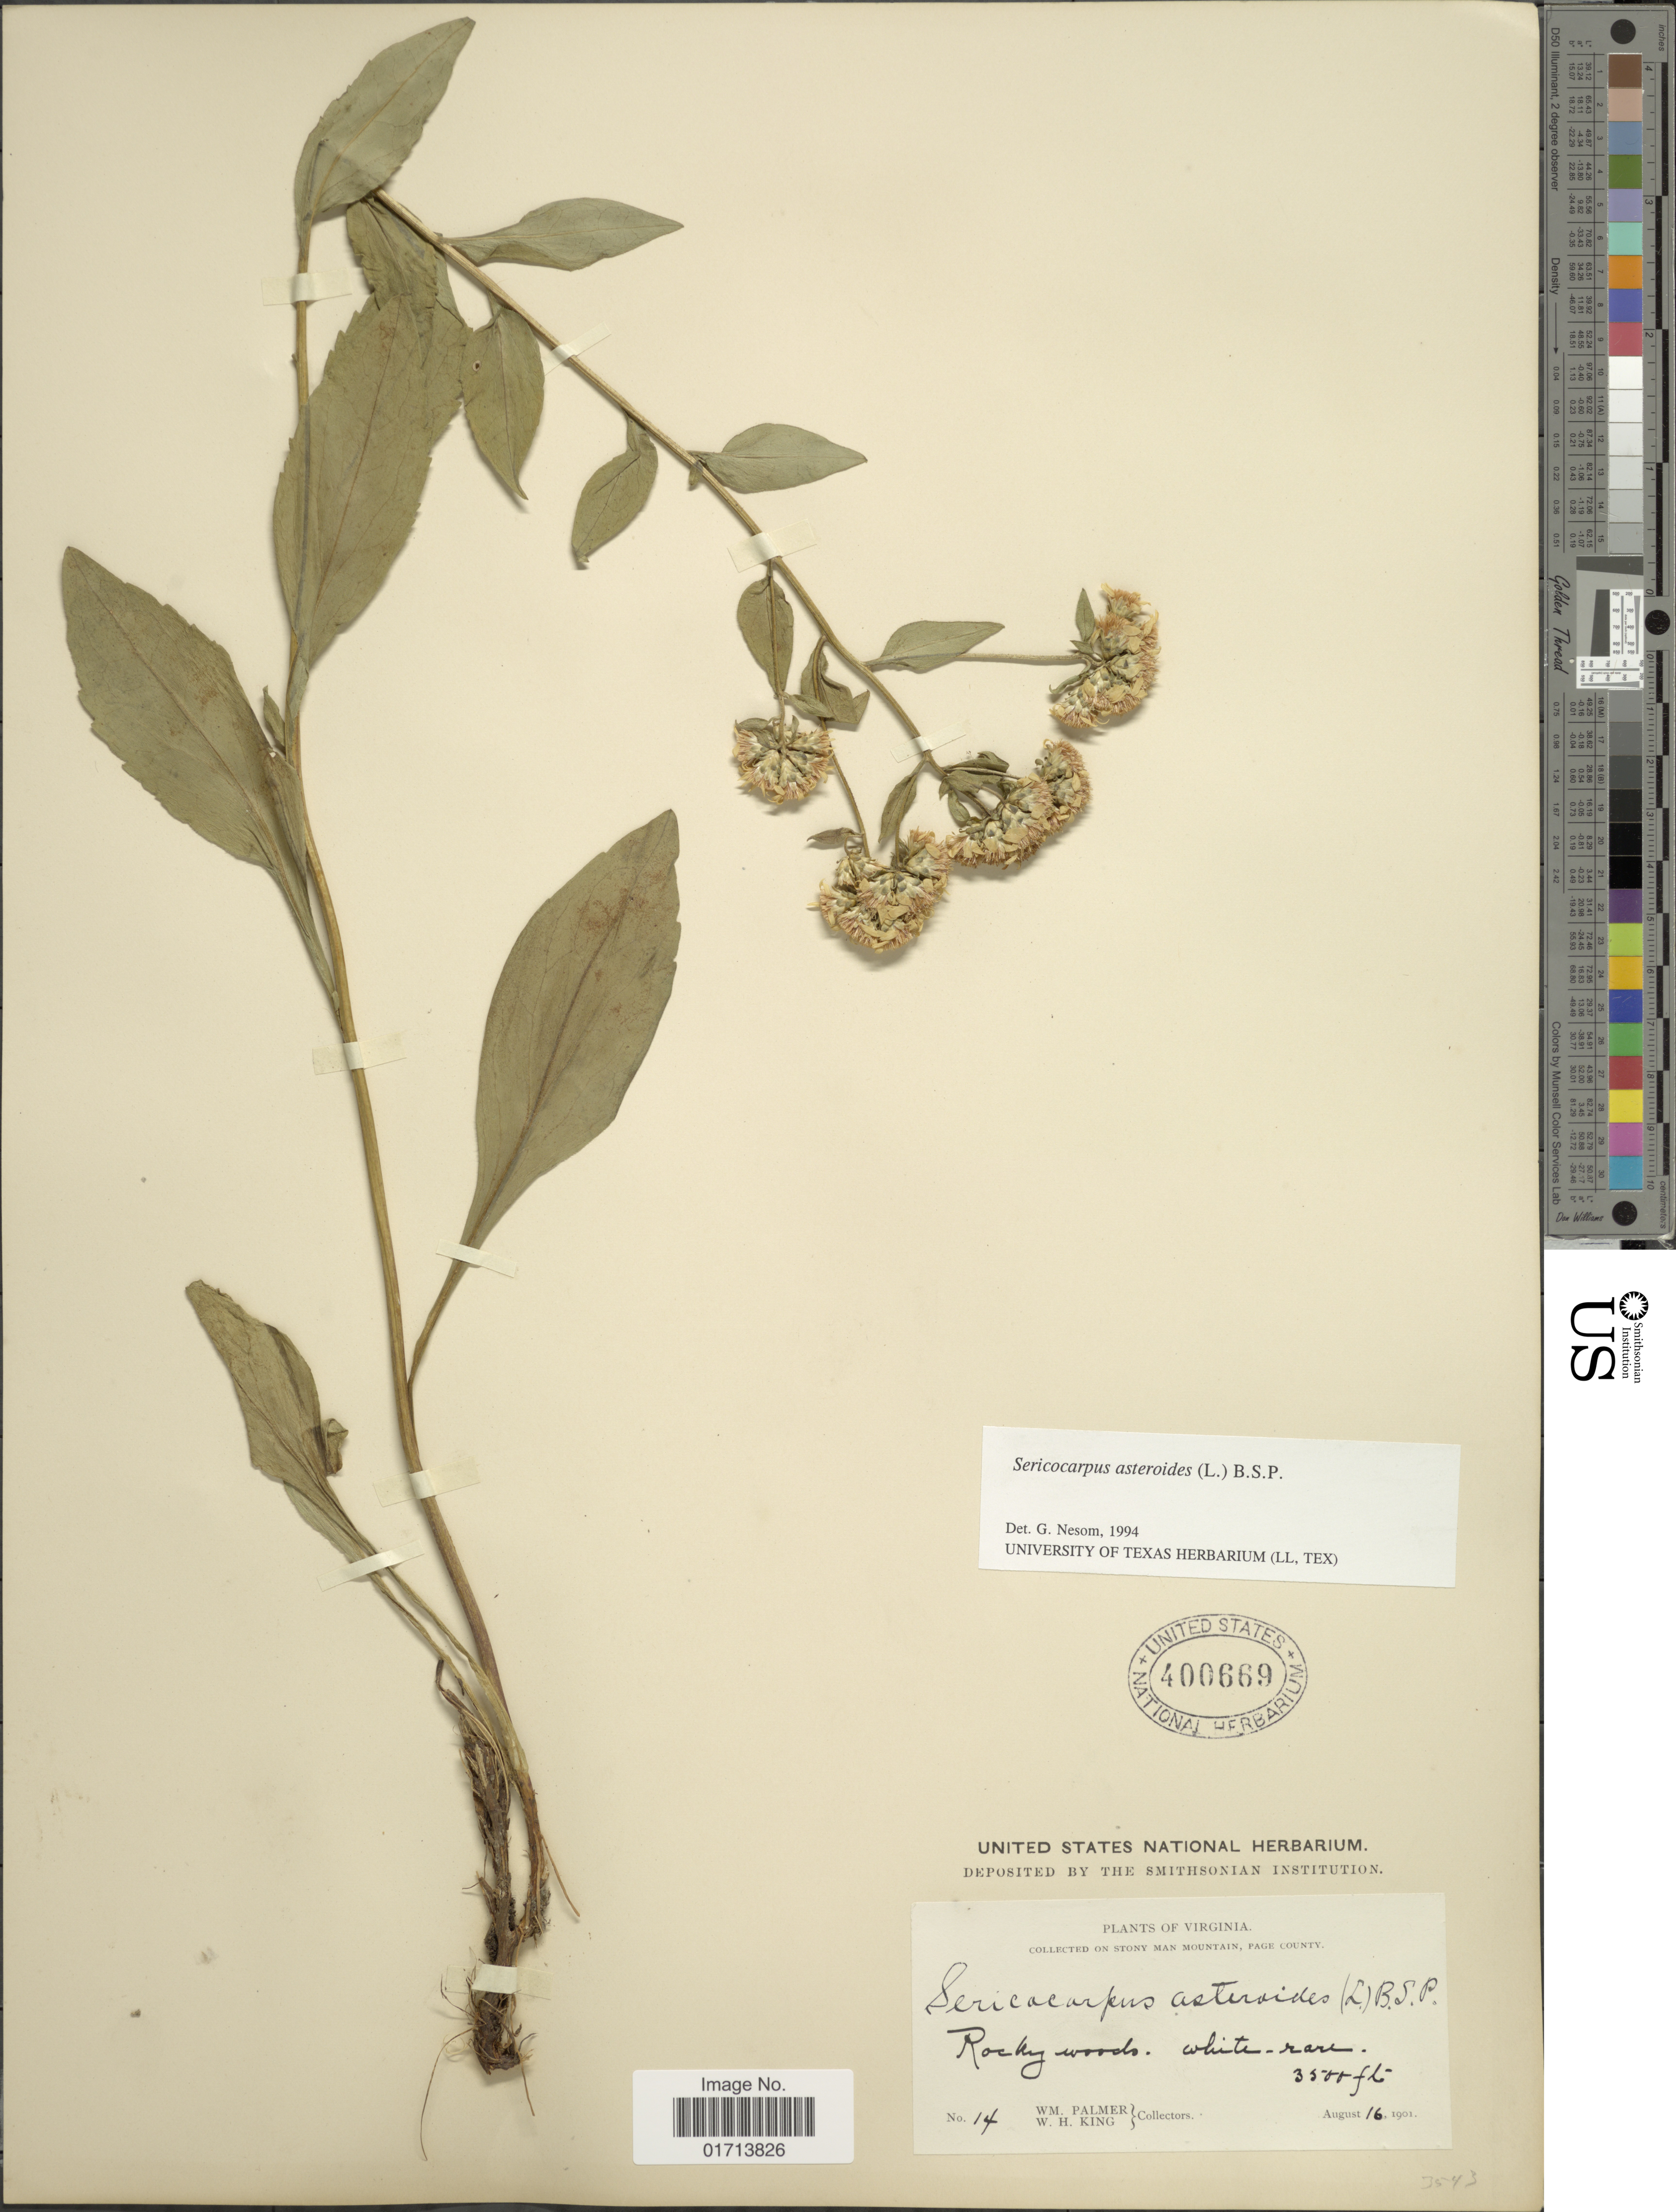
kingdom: Plantae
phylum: Tracheophyta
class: Magnoliopsida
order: Asterales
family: Asteraceae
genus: Sericocarpus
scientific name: Sericocarpus asteroides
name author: (L.) Britton, Stearns & Poggenb.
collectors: W. Palmer & W. H. King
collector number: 14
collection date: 1901-08-16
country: United States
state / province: Virginia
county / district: Page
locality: Stony Man Mountain, Page County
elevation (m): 1067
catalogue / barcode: US 400669